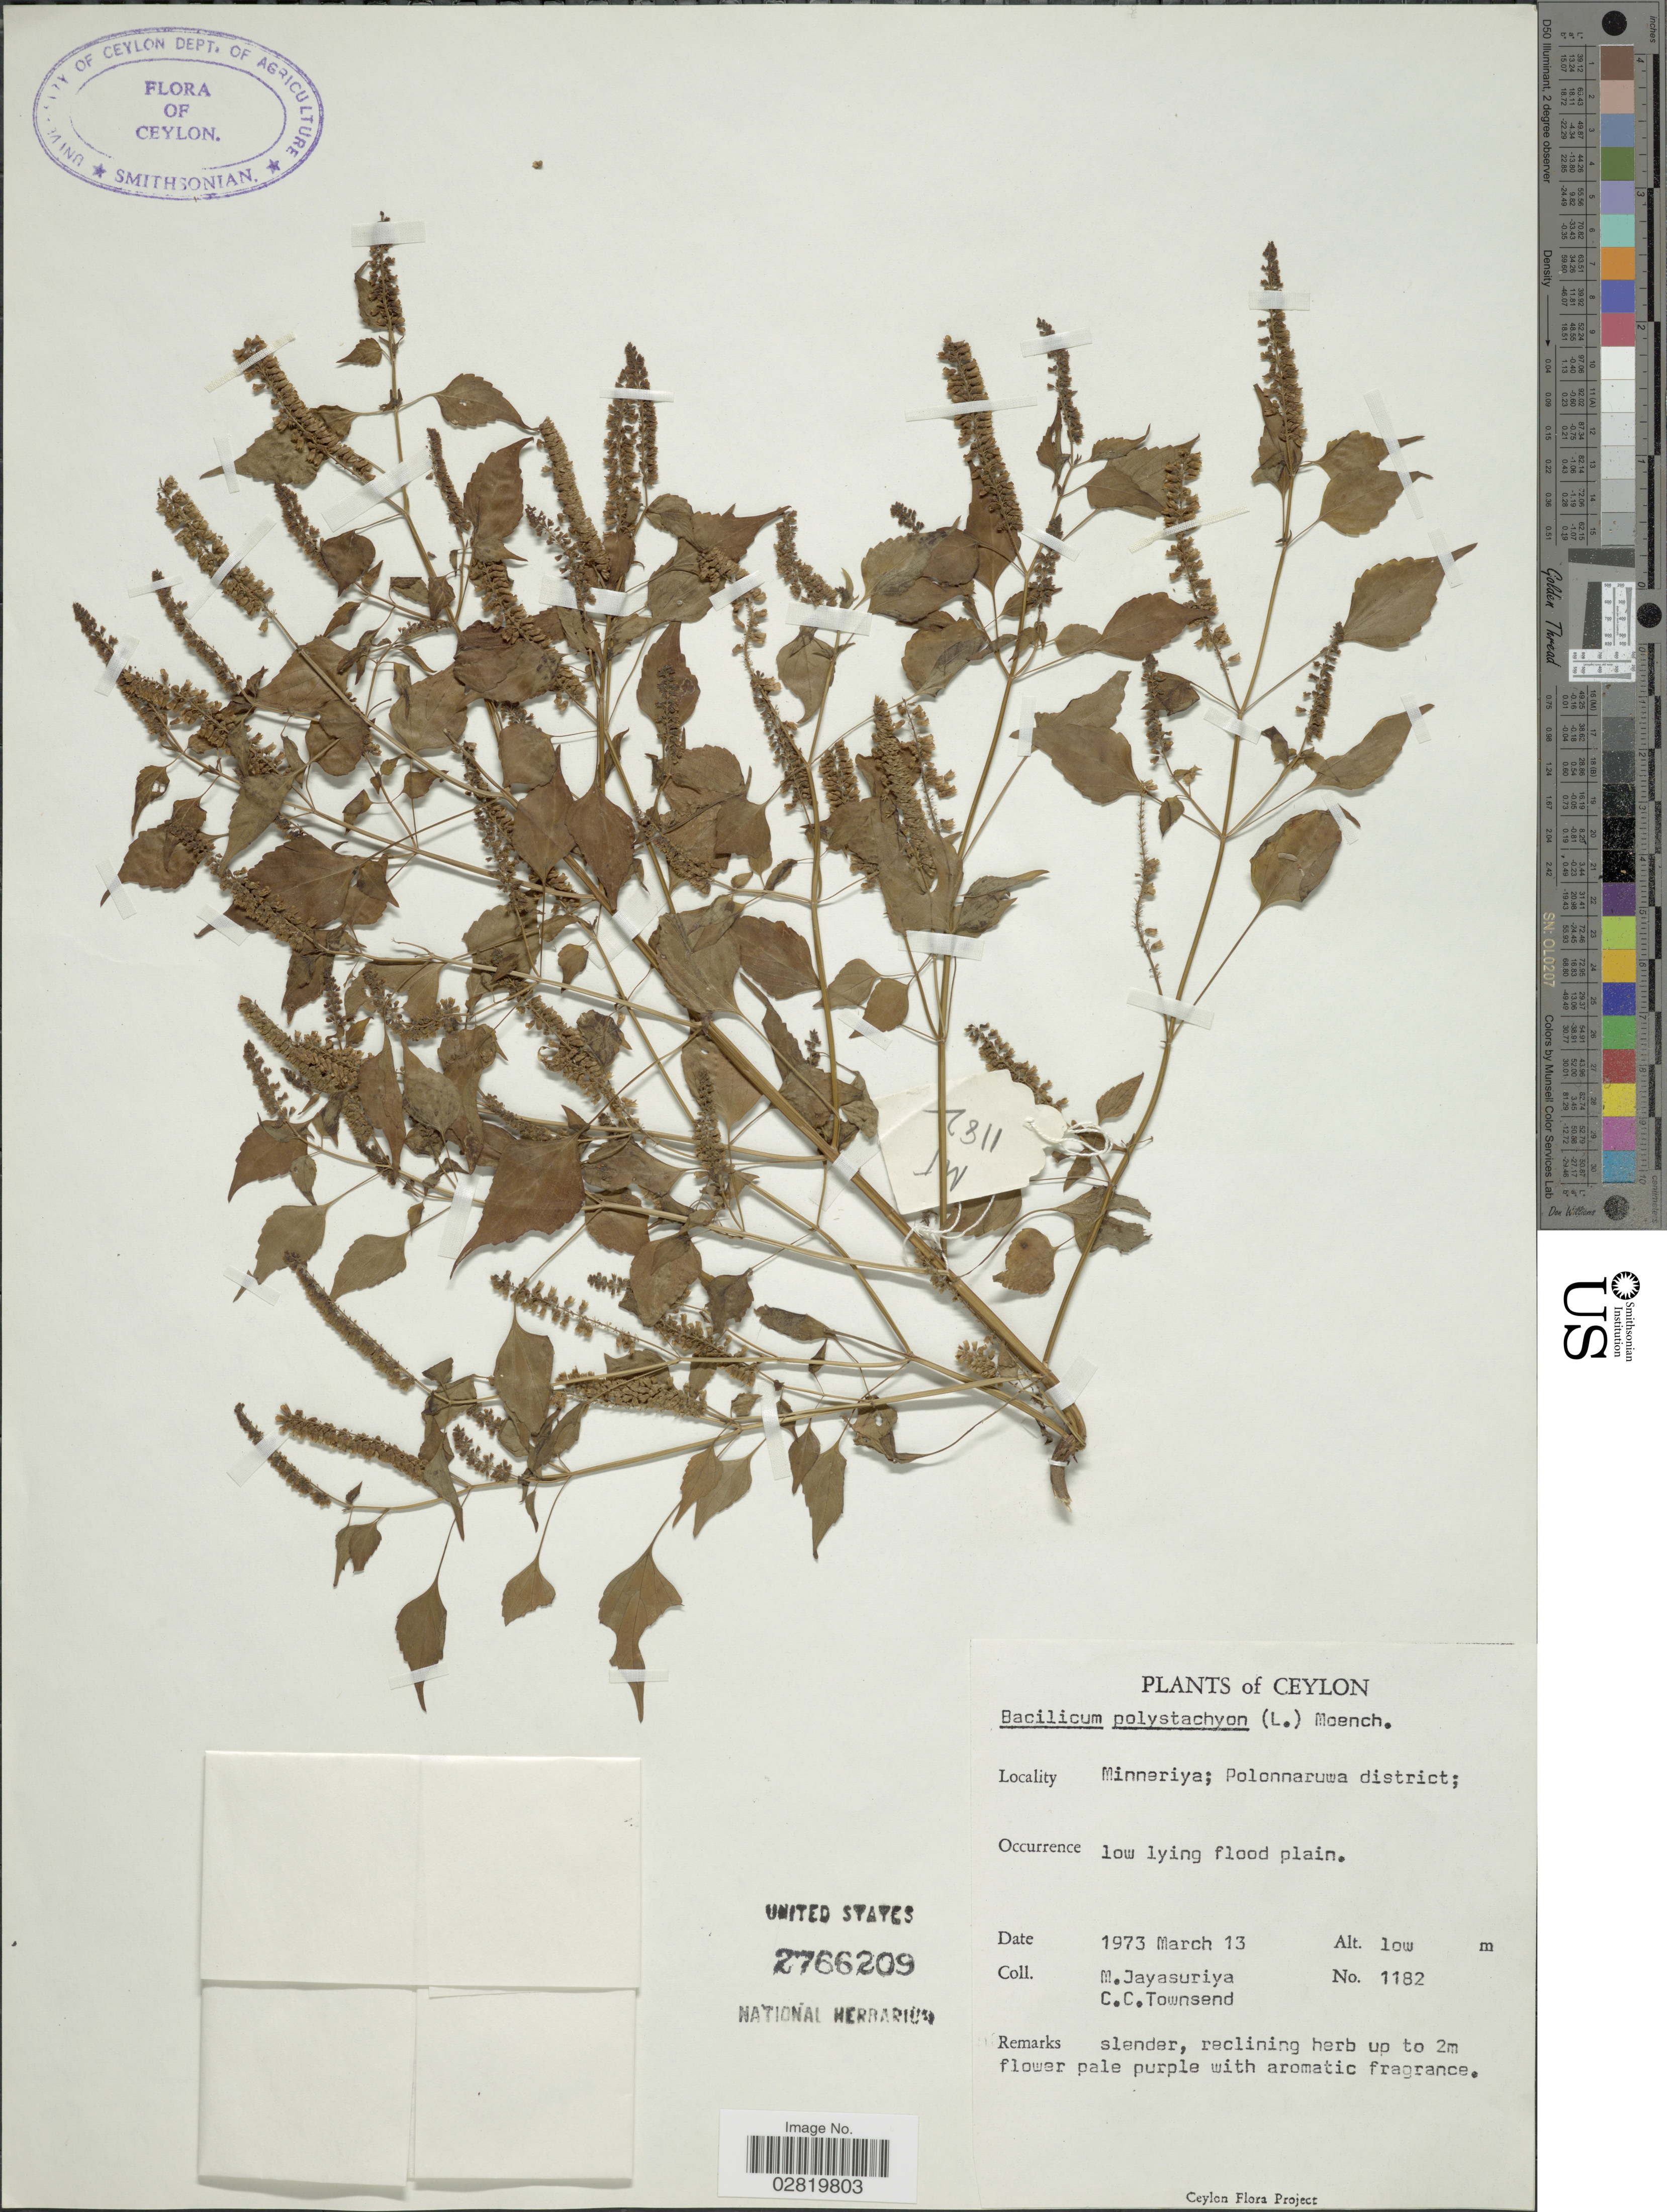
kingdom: Plantae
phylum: Tracheophyta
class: Magnoliopsida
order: Lamiales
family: Lamiaceae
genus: Ocimum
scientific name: Ocimum basilicum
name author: L.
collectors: M. Jayasuriya & C. C. Townsend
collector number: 1182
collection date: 1973-03-13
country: Sri Lanka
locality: Ceylon, Minneriya; Polonnaruwa District.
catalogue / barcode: US 2766209